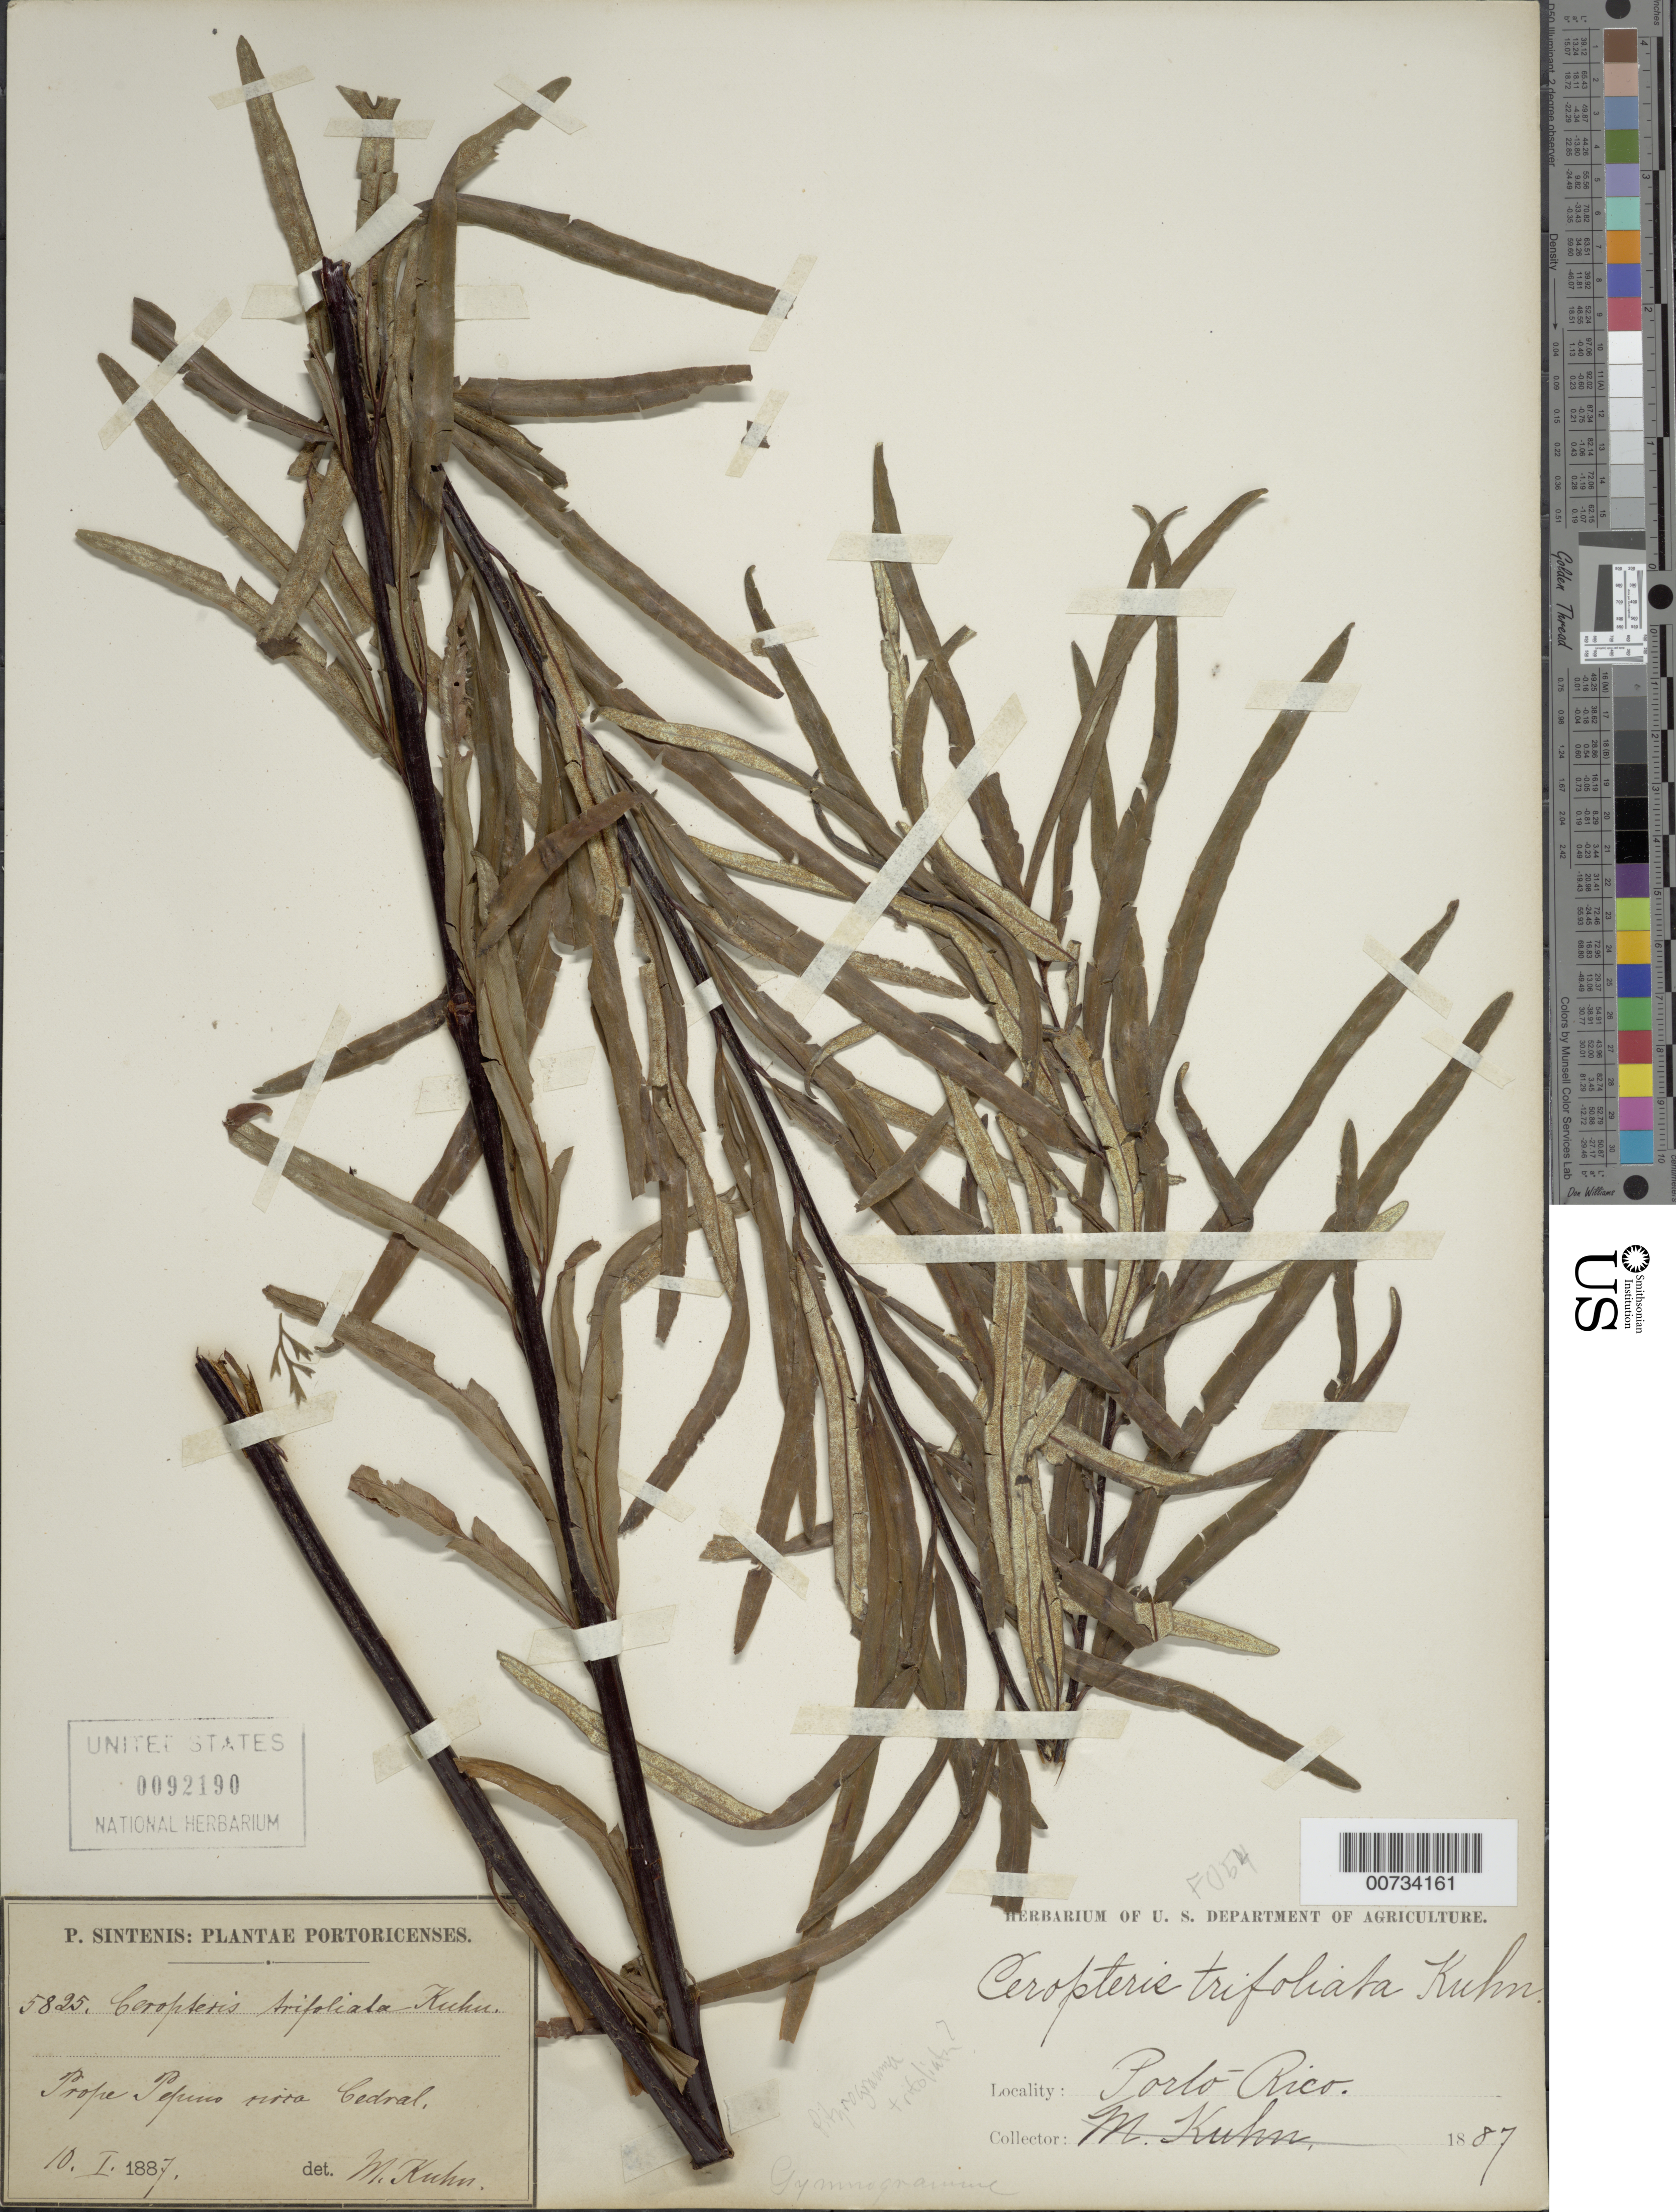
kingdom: Plantae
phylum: Tracheophyta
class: Polypodiopsida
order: Polypodiales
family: Pteridaceae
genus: Pityrogramma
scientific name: Pityrogramma trifoliata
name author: (L.) R.M. Tryon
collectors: P. Sintenis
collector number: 5825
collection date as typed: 10 Jan 1887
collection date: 1887-01-10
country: Puerto Rico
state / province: San Sebastián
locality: Pepino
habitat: Prope Pepuis circa Cedral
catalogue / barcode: US 92190